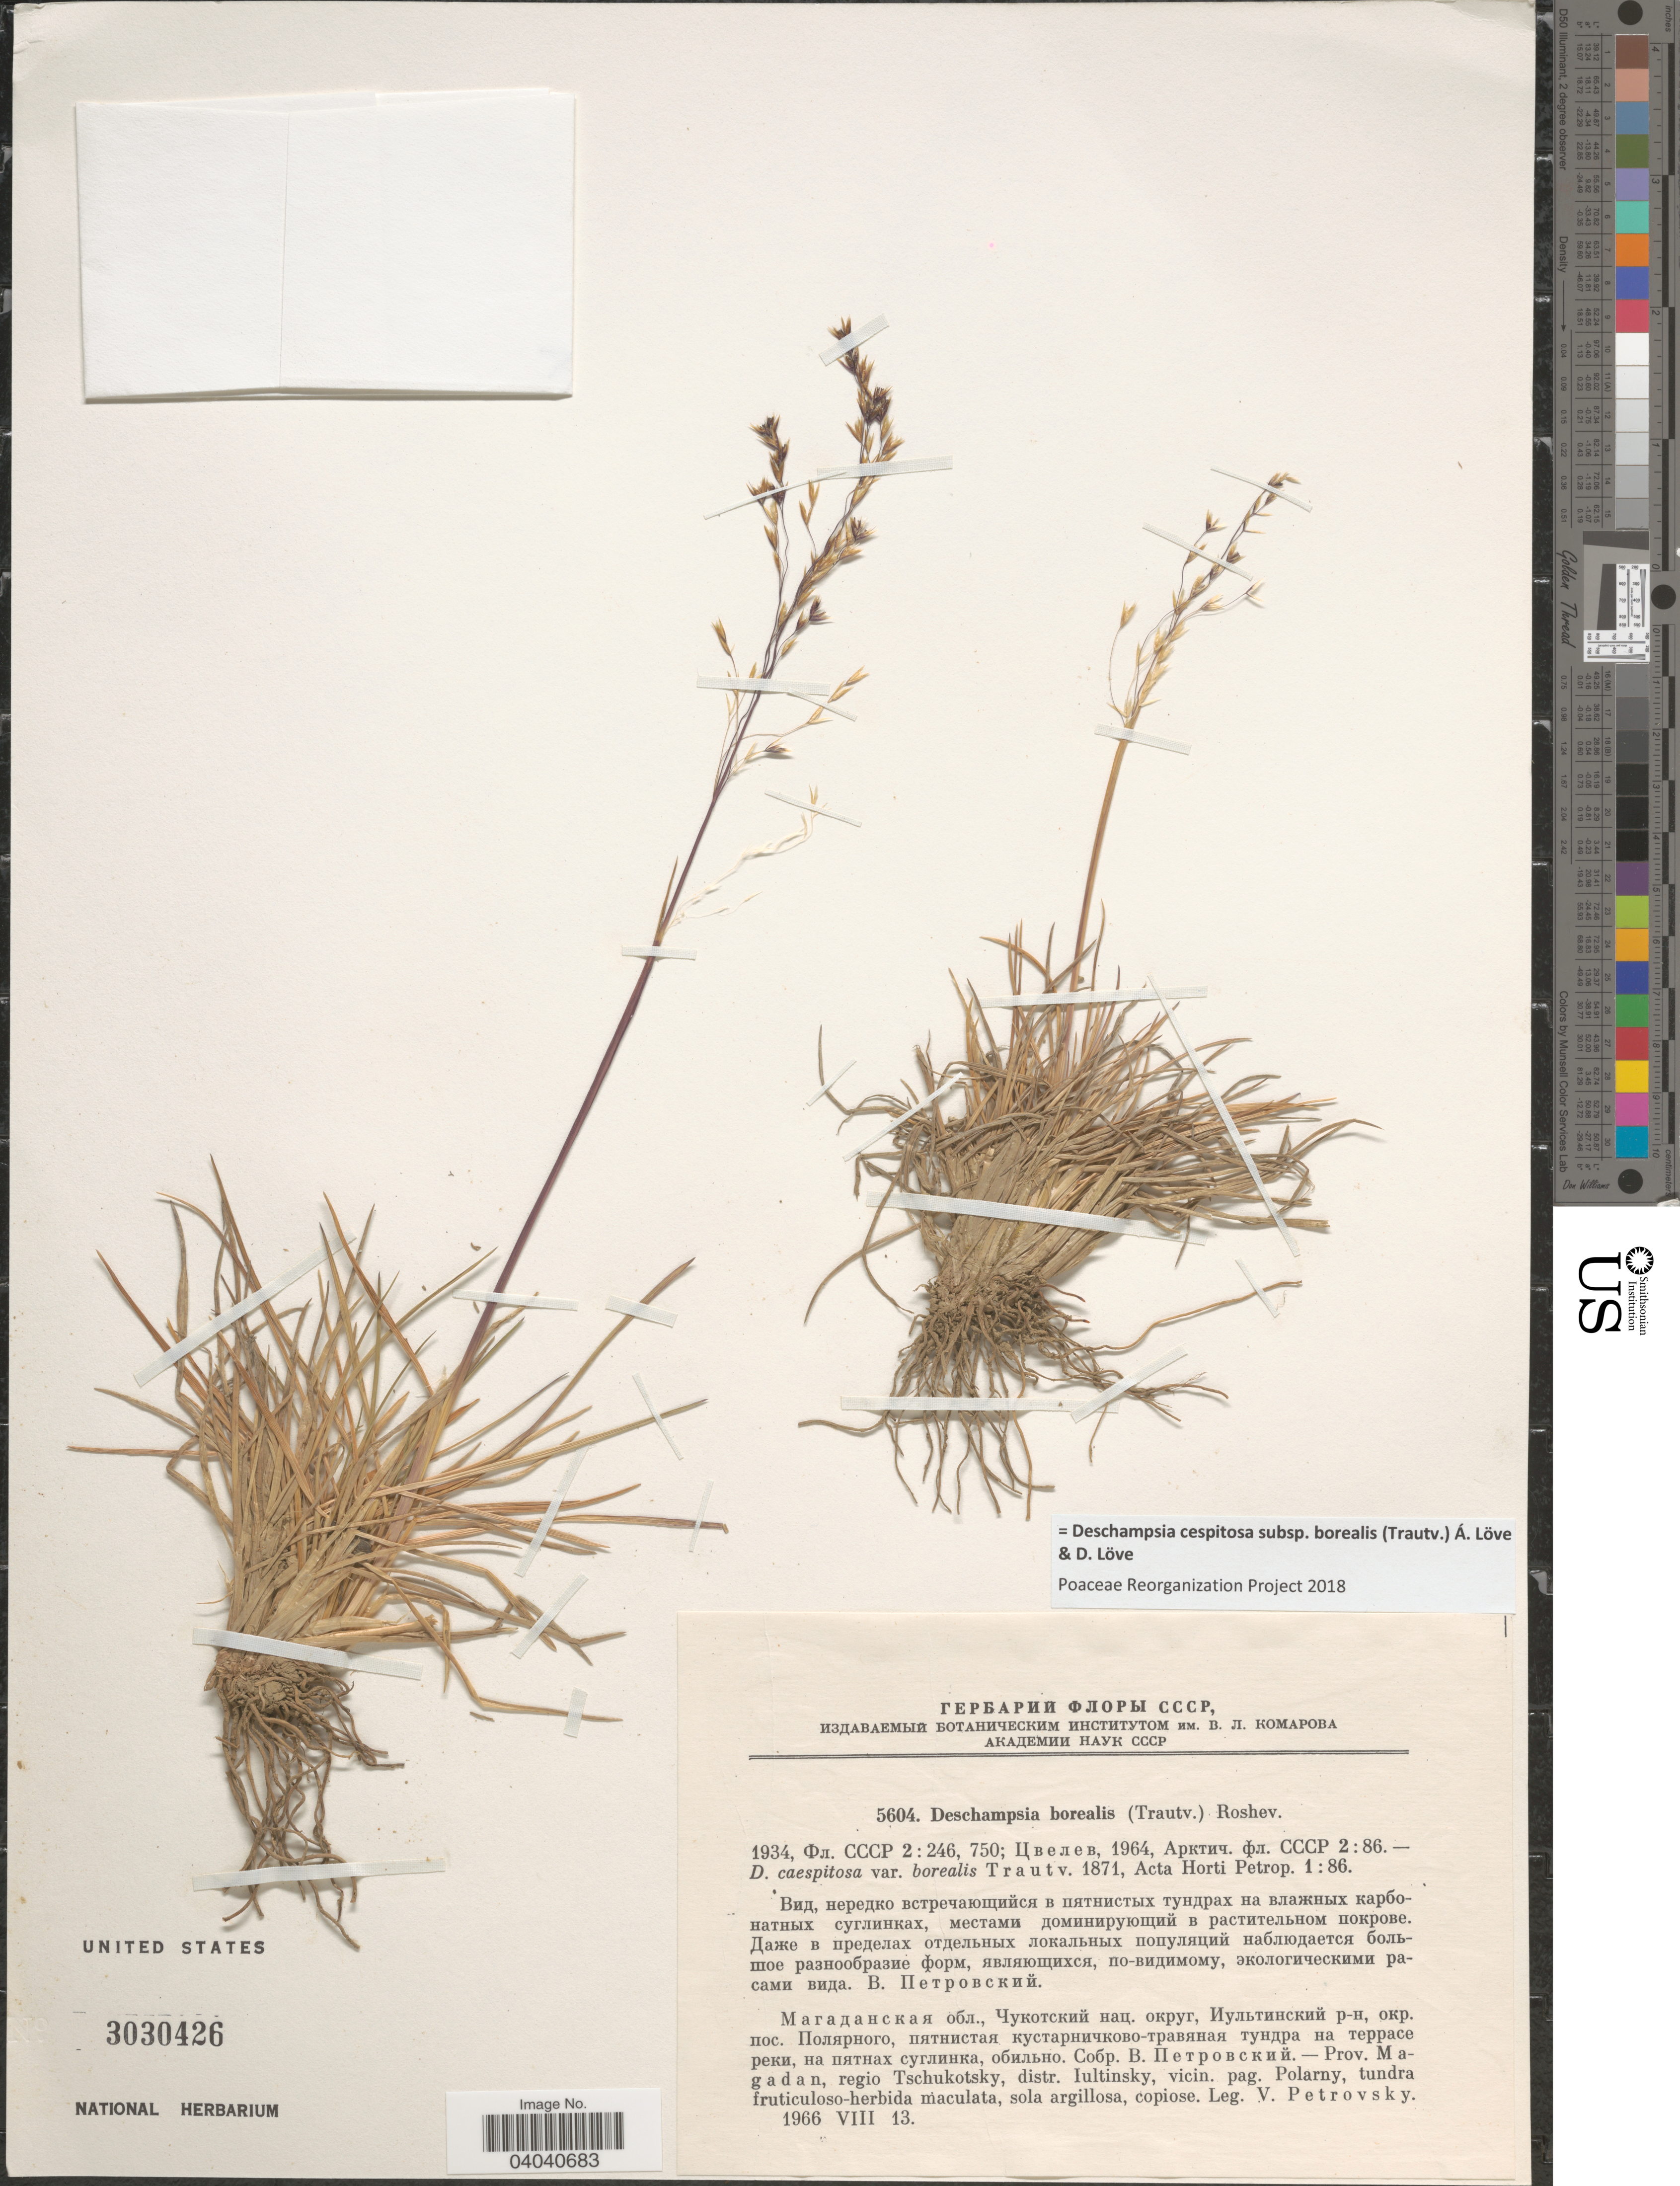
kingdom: Plantae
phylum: Tracheophyta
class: Liliopsida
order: Poales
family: Poaceae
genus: Deschampsia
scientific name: Deschampsia cespitosa subsp. borealis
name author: (Trautv.) Á. Löve & D. Löve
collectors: V. Petrovsky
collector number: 5604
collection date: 1966-08-13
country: Russian Federation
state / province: Magadan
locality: Regio Tschukotsky, distr. Iultinsky, vicin. pag. Polarny, tundra fruticuloso-herbida maculata, sola argillosa, copiose.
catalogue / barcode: US 3030426